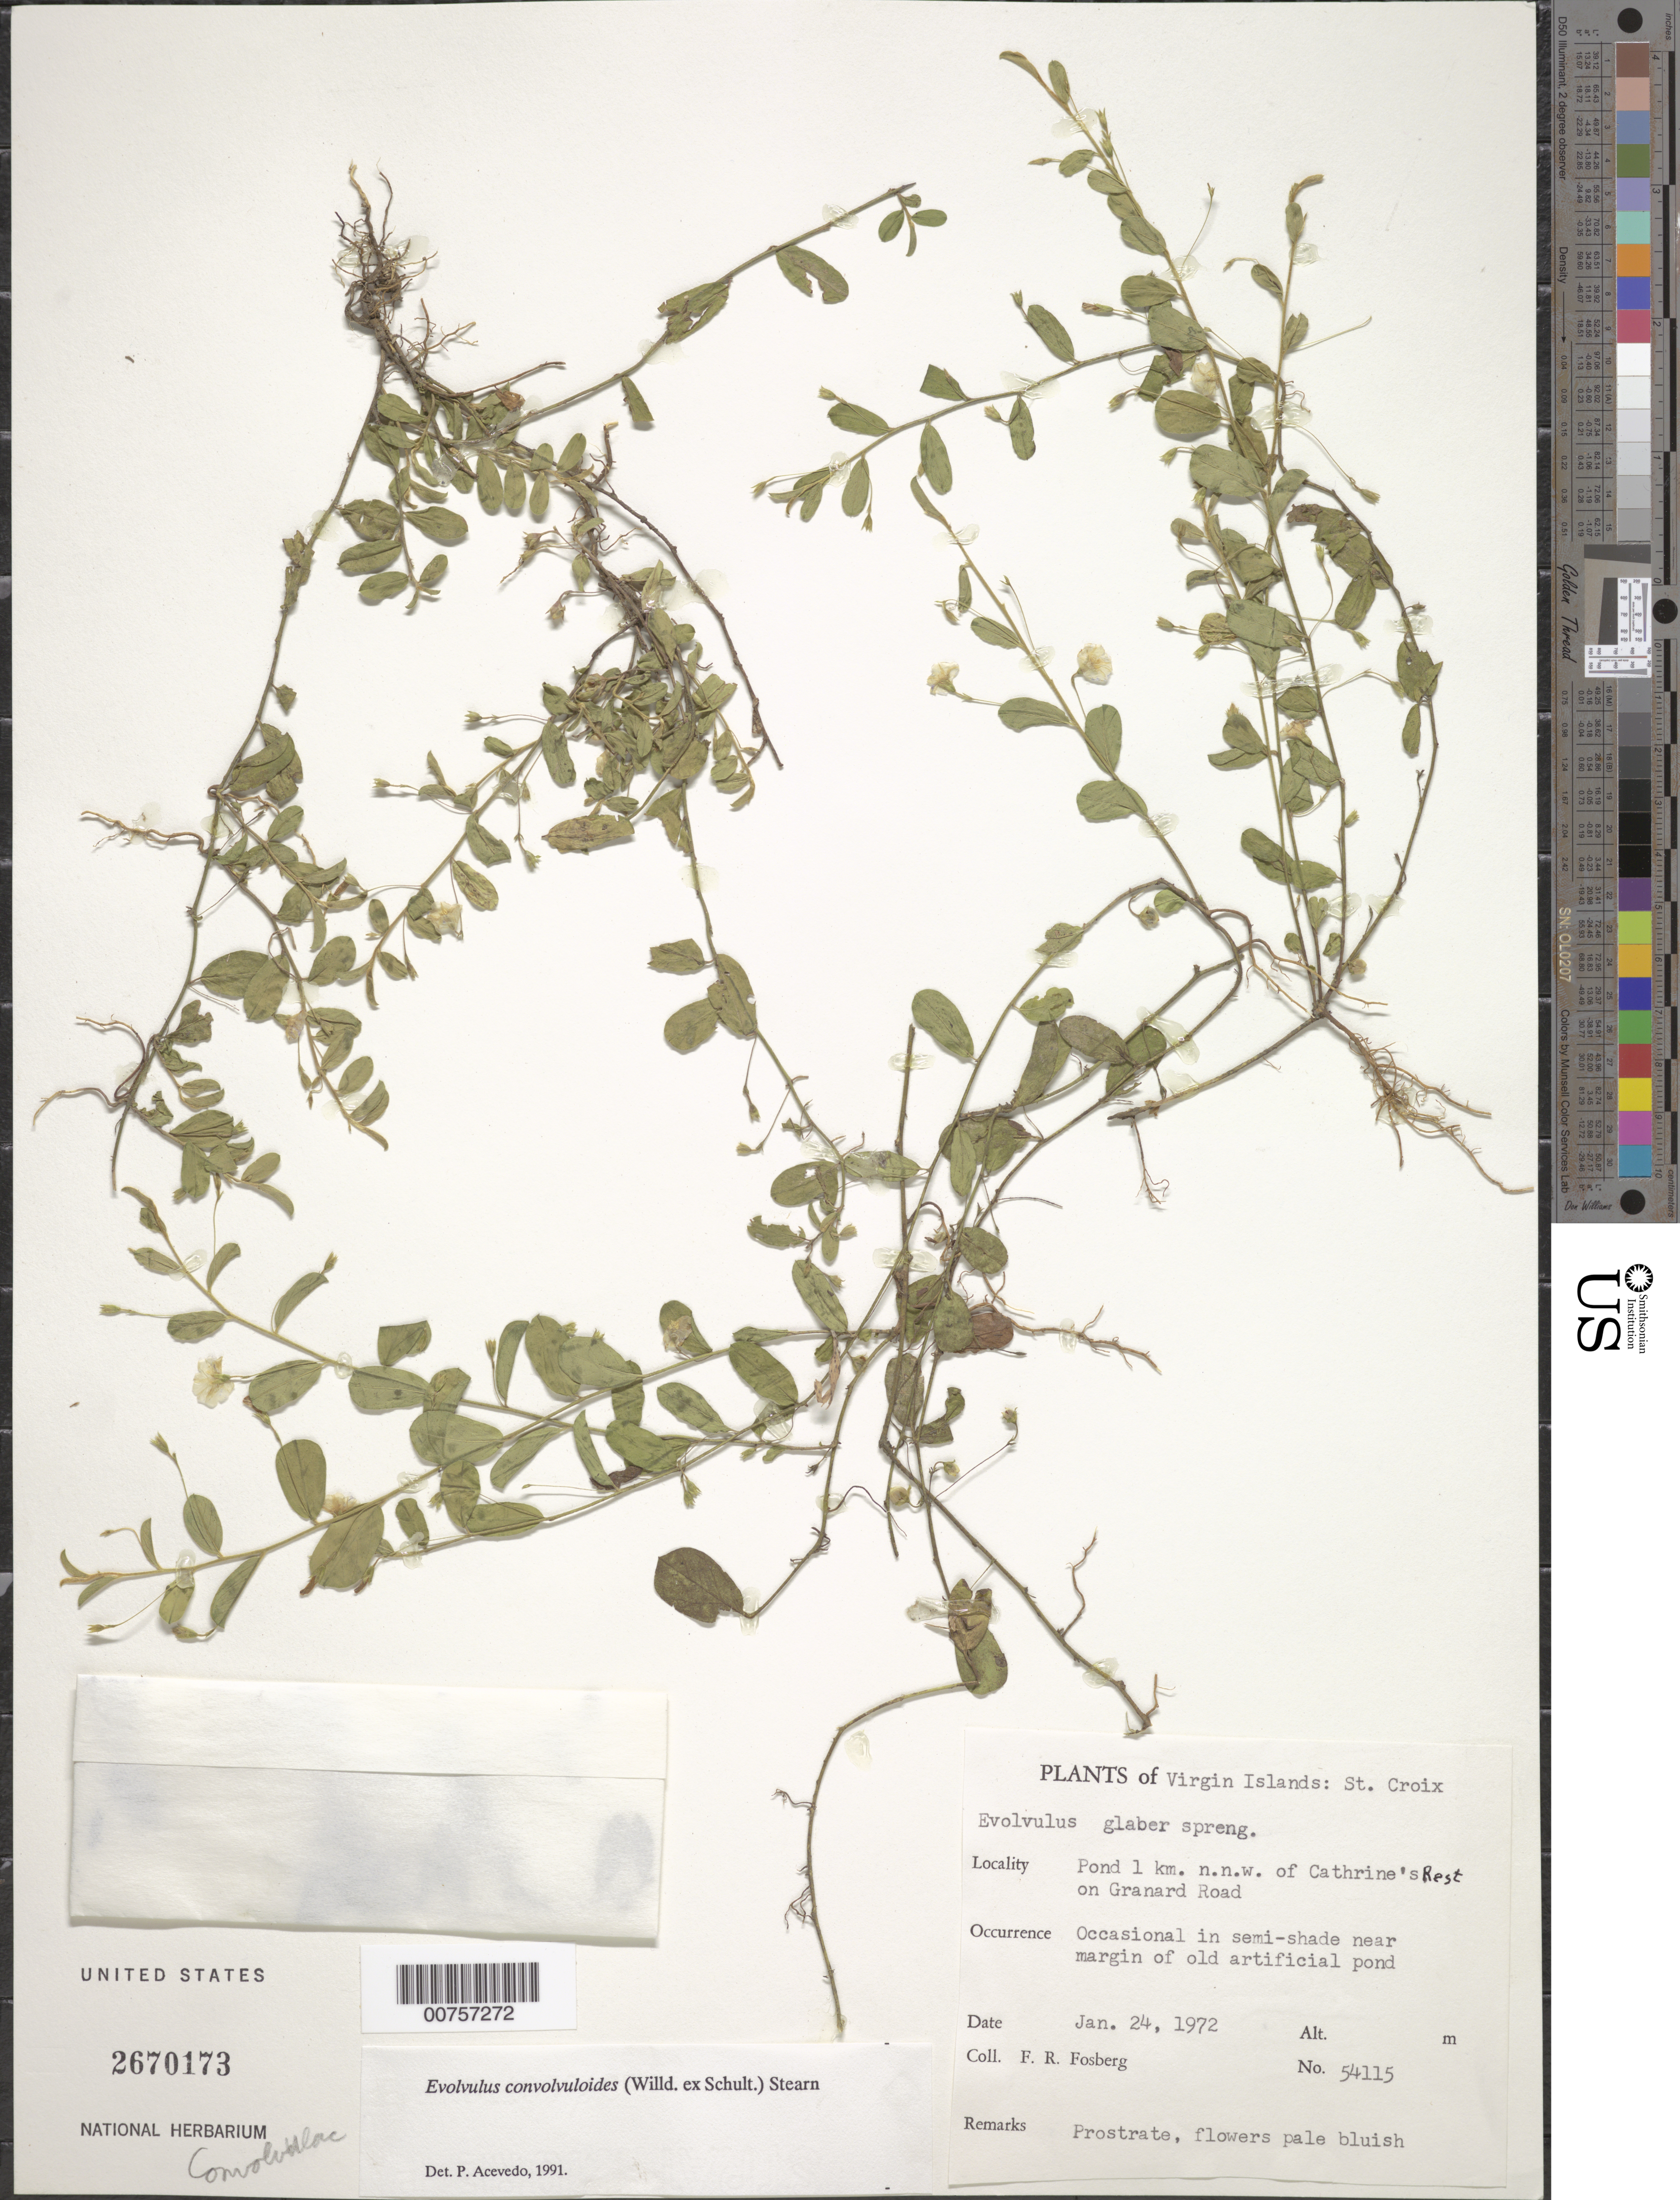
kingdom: Plantae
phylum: Tracheophyta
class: Magnoliopsida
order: Solanales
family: Convolvulaceae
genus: Evolvulus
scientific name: Evolvulus convolvuloides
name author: (Willd. ex Schult.) Stearn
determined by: Acevedo-Rodríguez, P., (BOT), Smithsonian Institution - National Museum of Natural History (UNITED STATES)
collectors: F. R. Fosberg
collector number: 54115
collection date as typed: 24 Jan 1972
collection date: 1972-01-24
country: U.S. Virgin Islands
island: St. Croix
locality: Pond 1 km. NNW of Cathrine's Rest on Granard Road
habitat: Occasional in semi-shade near margin of old artificial pond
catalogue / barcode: US 2670173